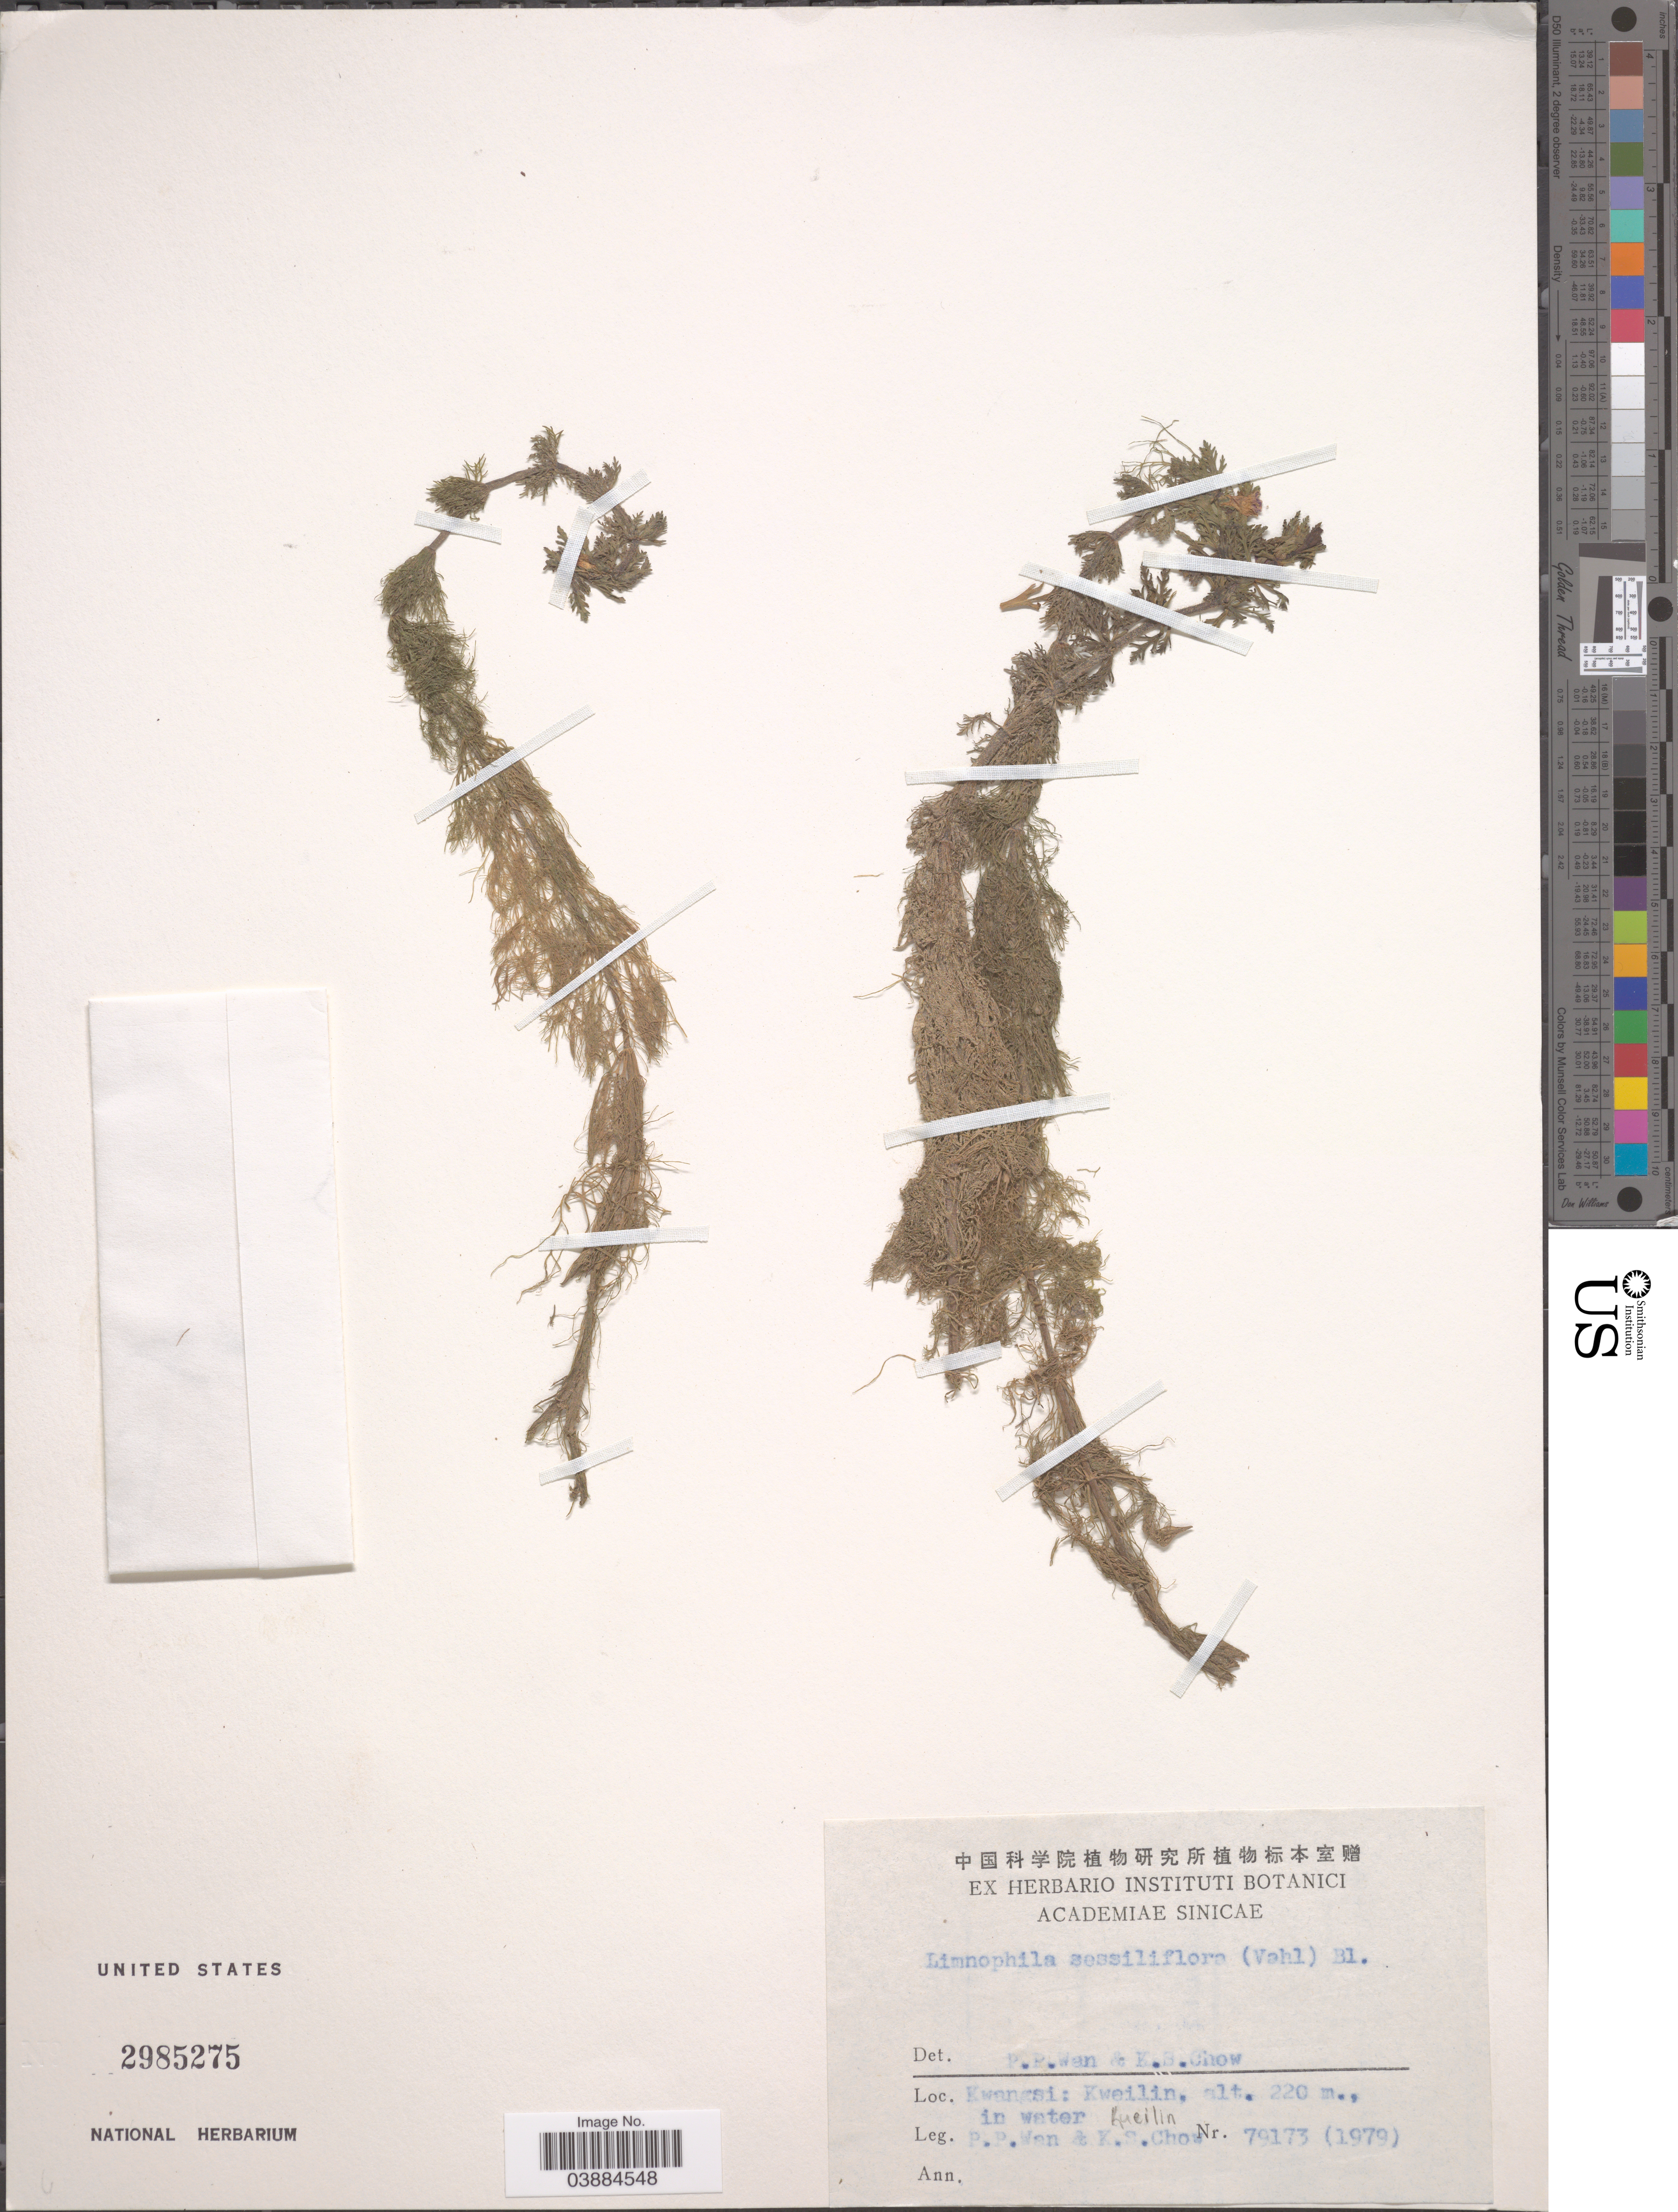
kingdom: Plantae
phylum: Tracheophyta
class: Magnoliopsida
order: Lamiales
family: Plantaginaceae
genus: Limnophila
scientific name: Limnophila sessiliflora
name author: (Vahl) Blume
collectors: P. Wan & K. S. Chow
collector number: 79173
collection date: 1979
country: China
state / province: Guangxi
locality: Kwangsi: Kweilin.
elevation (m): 220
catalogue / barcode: US 2985275